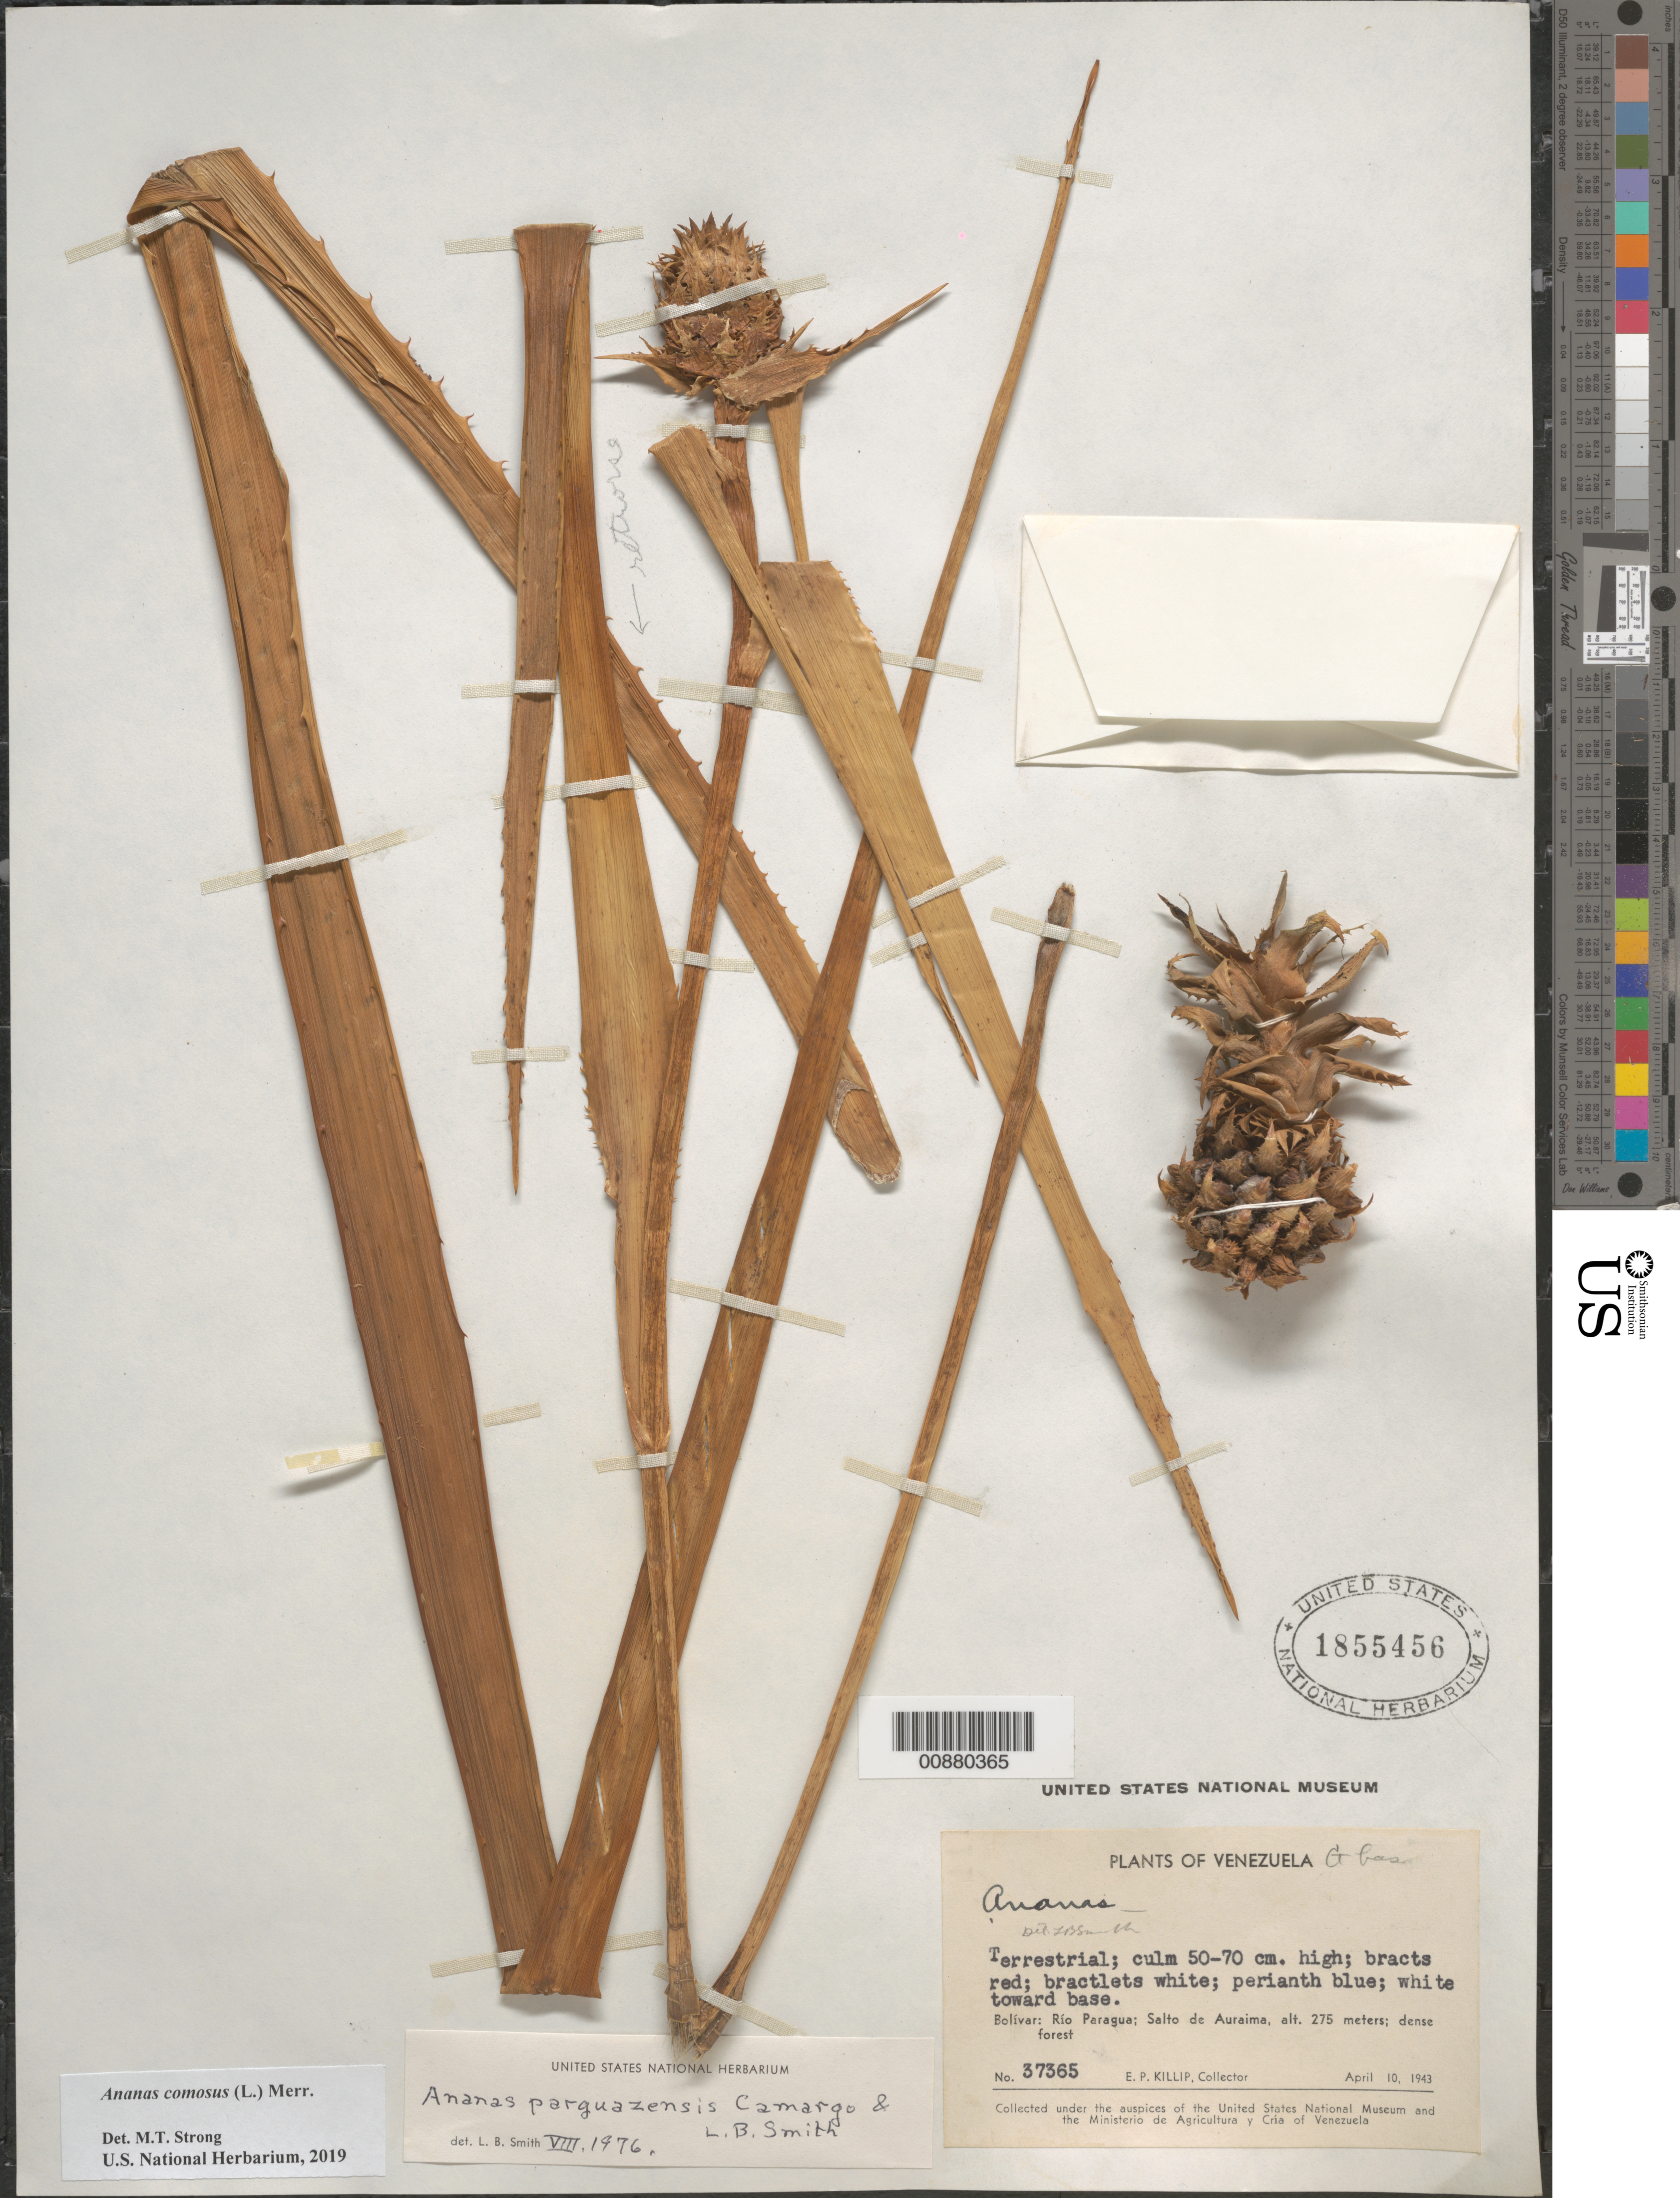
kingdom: Plantae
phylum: Tracheophyta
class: Liliopsida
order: Poales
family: Bromeliaceae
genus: Ananas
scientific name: Ananas comosus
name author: (L.) Merr.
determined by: Strong, Mark T., (BOT), Smithsonian Institution - National Museum of Natural History (UNITED STATES)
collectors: E. P. Killip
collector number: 37365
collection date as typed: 10-Apr-43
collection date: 1943-04-10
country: Venezuela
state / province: Bolívar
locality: Salto de Auraima, Río Paragua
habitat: Dense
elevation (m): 275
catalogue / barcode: US 1855456